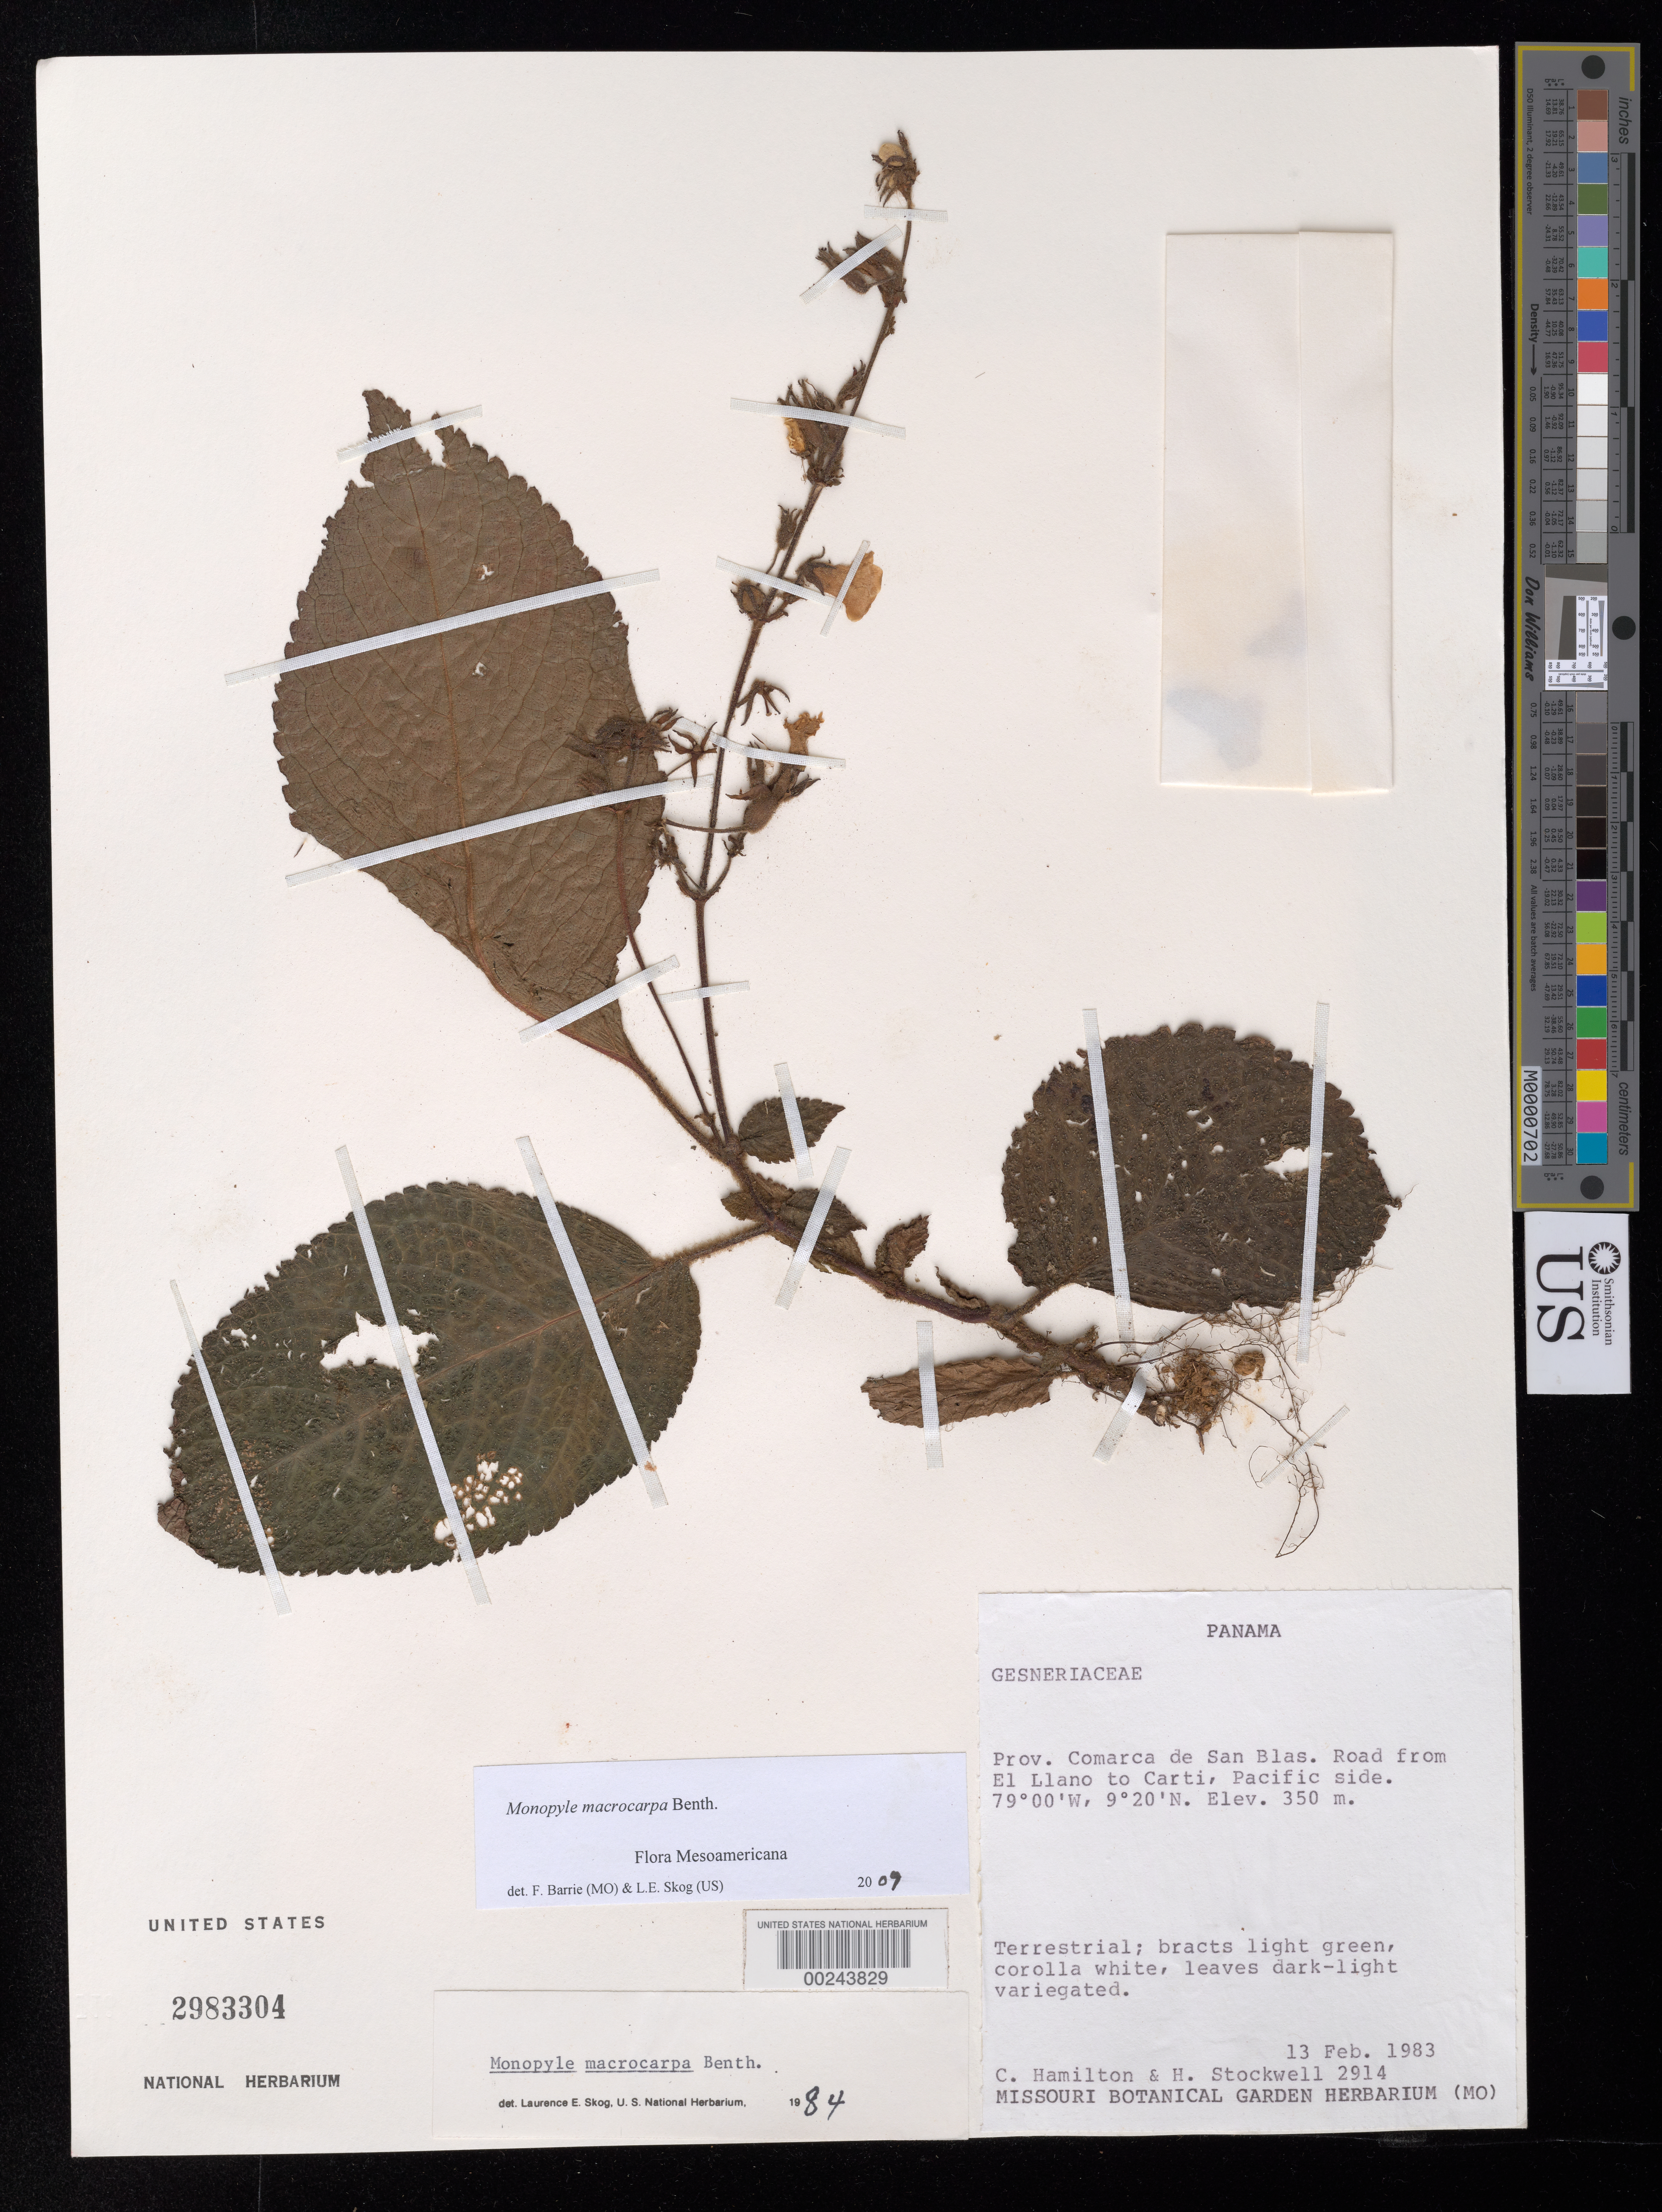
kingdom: Plantae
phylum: Tracheophyta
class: Magnoliopsida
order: Lamiales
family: Gesneriaceae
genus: Monopyle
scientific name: Monopyle macrocarpa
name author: Benth.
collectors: C. Hamilton & H. Stockwell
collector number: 2914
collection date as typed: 13 Feb 1983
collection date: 1983-02-13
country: Panama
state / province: Kuna Yala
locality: Comarca de San Blas, road from El Llano to Carti, Pacific side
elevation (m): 350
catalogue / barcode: US 2983304